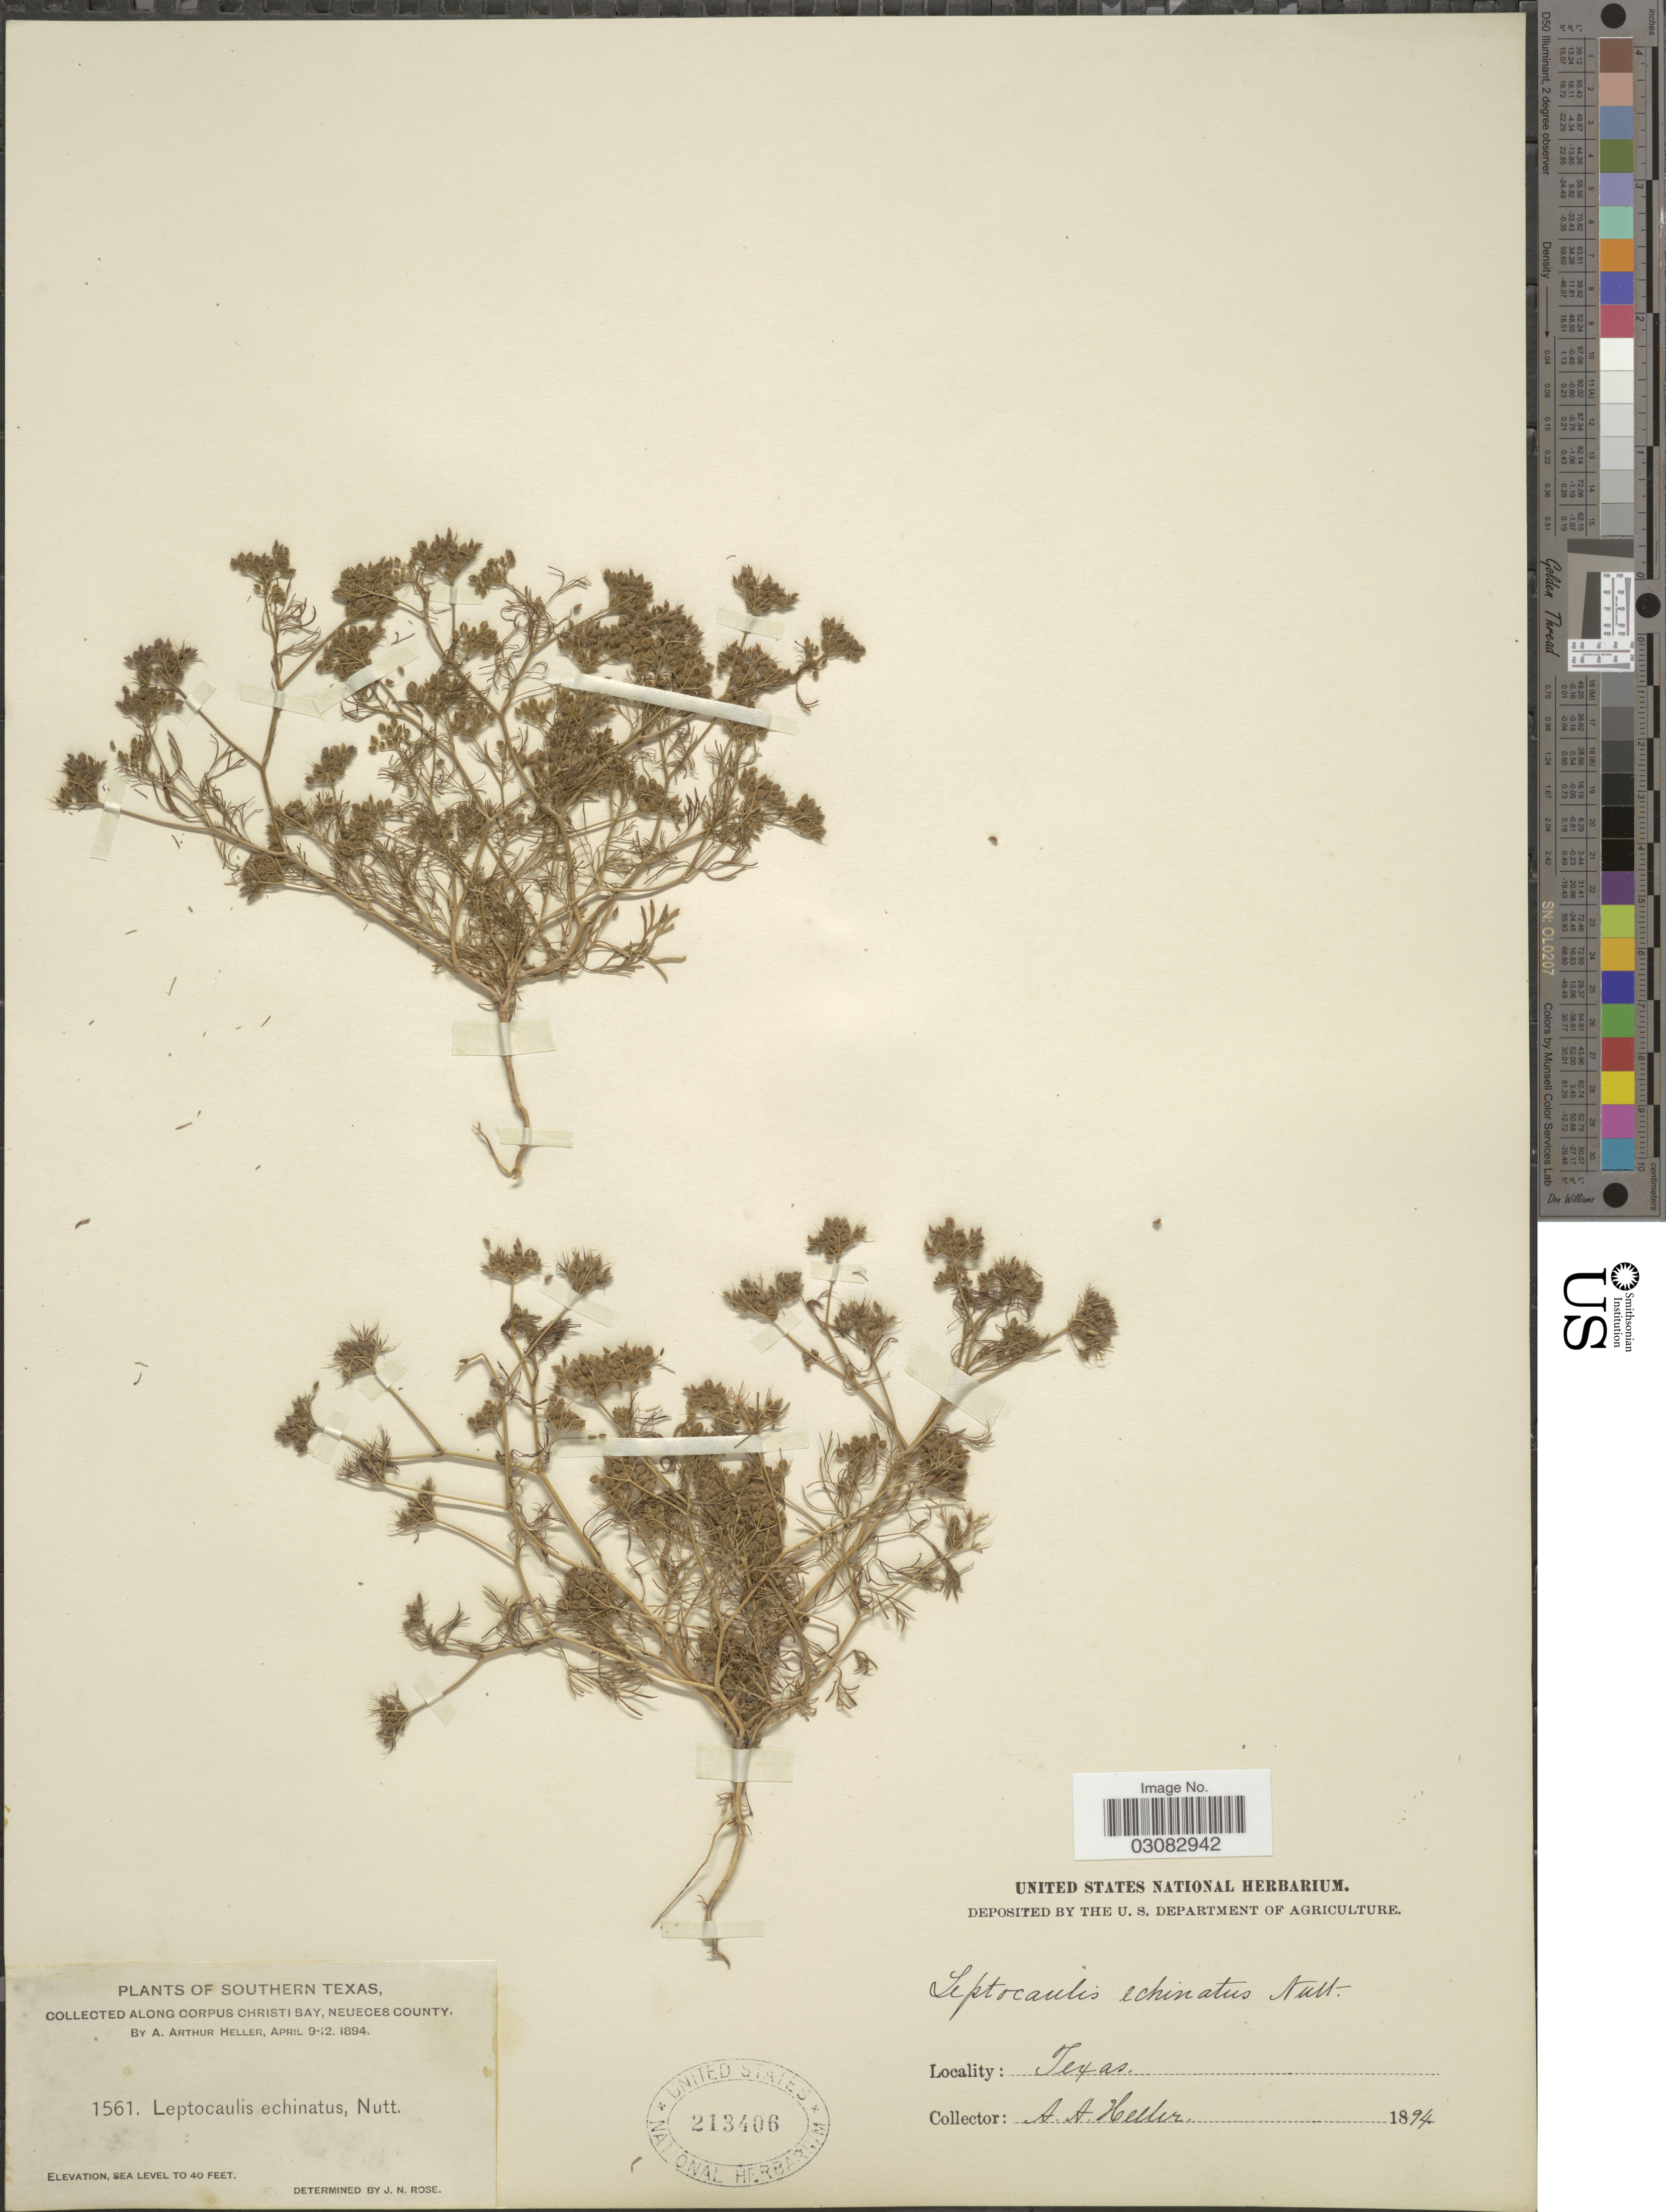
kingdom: Plantae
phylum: Tracheophyta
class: Magnoliopsida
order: Apiales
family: Apiaceae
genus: Spermolepis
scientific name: Spermolepis echinata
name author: (Nutt. ex DC.) A. Heller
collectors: A. A. Heller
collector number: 1561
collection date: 1894-04-09/1894-04-12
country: United States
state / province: Texas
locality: Southern Texas, Along Corpus Christi Bay, Neueces County.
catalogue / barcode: US 213406